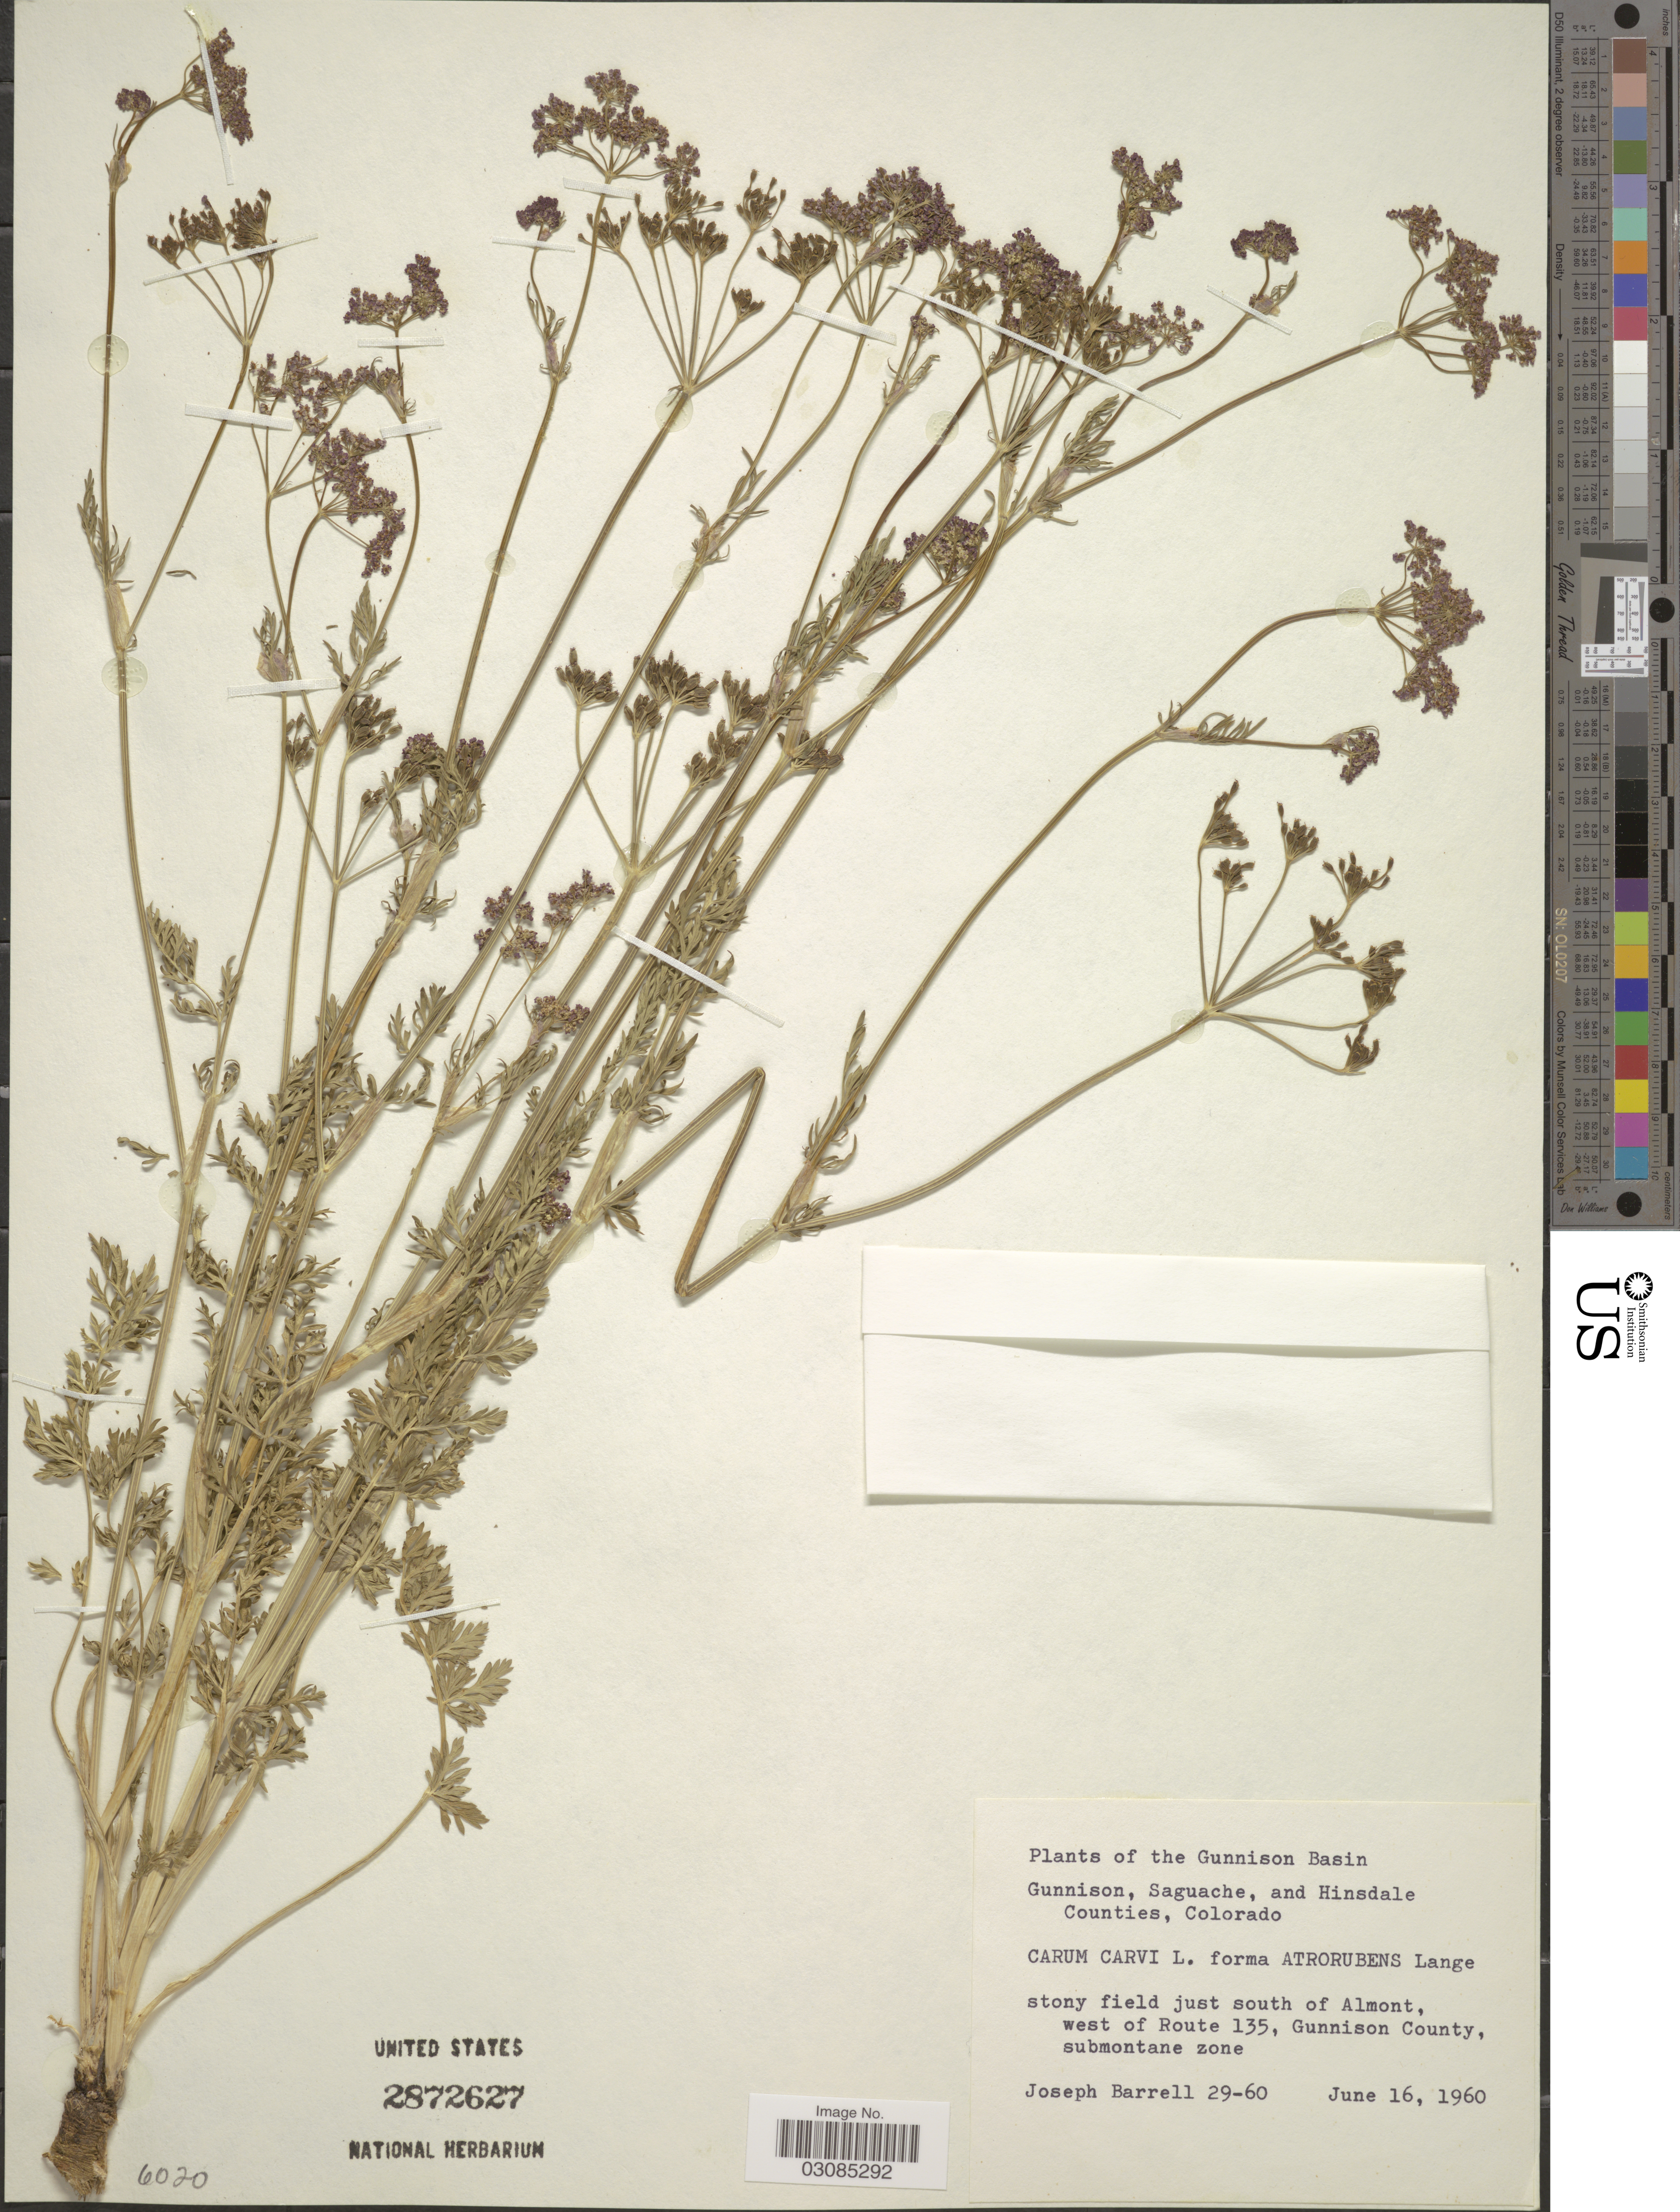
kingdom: Plantae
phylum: Tracheophyta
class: Magnoliopsida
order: Apiales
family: Apiaceae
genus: Carum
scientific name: Carum carvi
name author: L.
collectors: J. Barrell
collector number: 29-60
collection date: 1960-06-16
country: United States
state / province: Colorado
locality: Gunnison Basin. Stony field just south of Almont, west of Route 135, Gunnison County, submontane zone.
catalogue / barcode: US 2872627